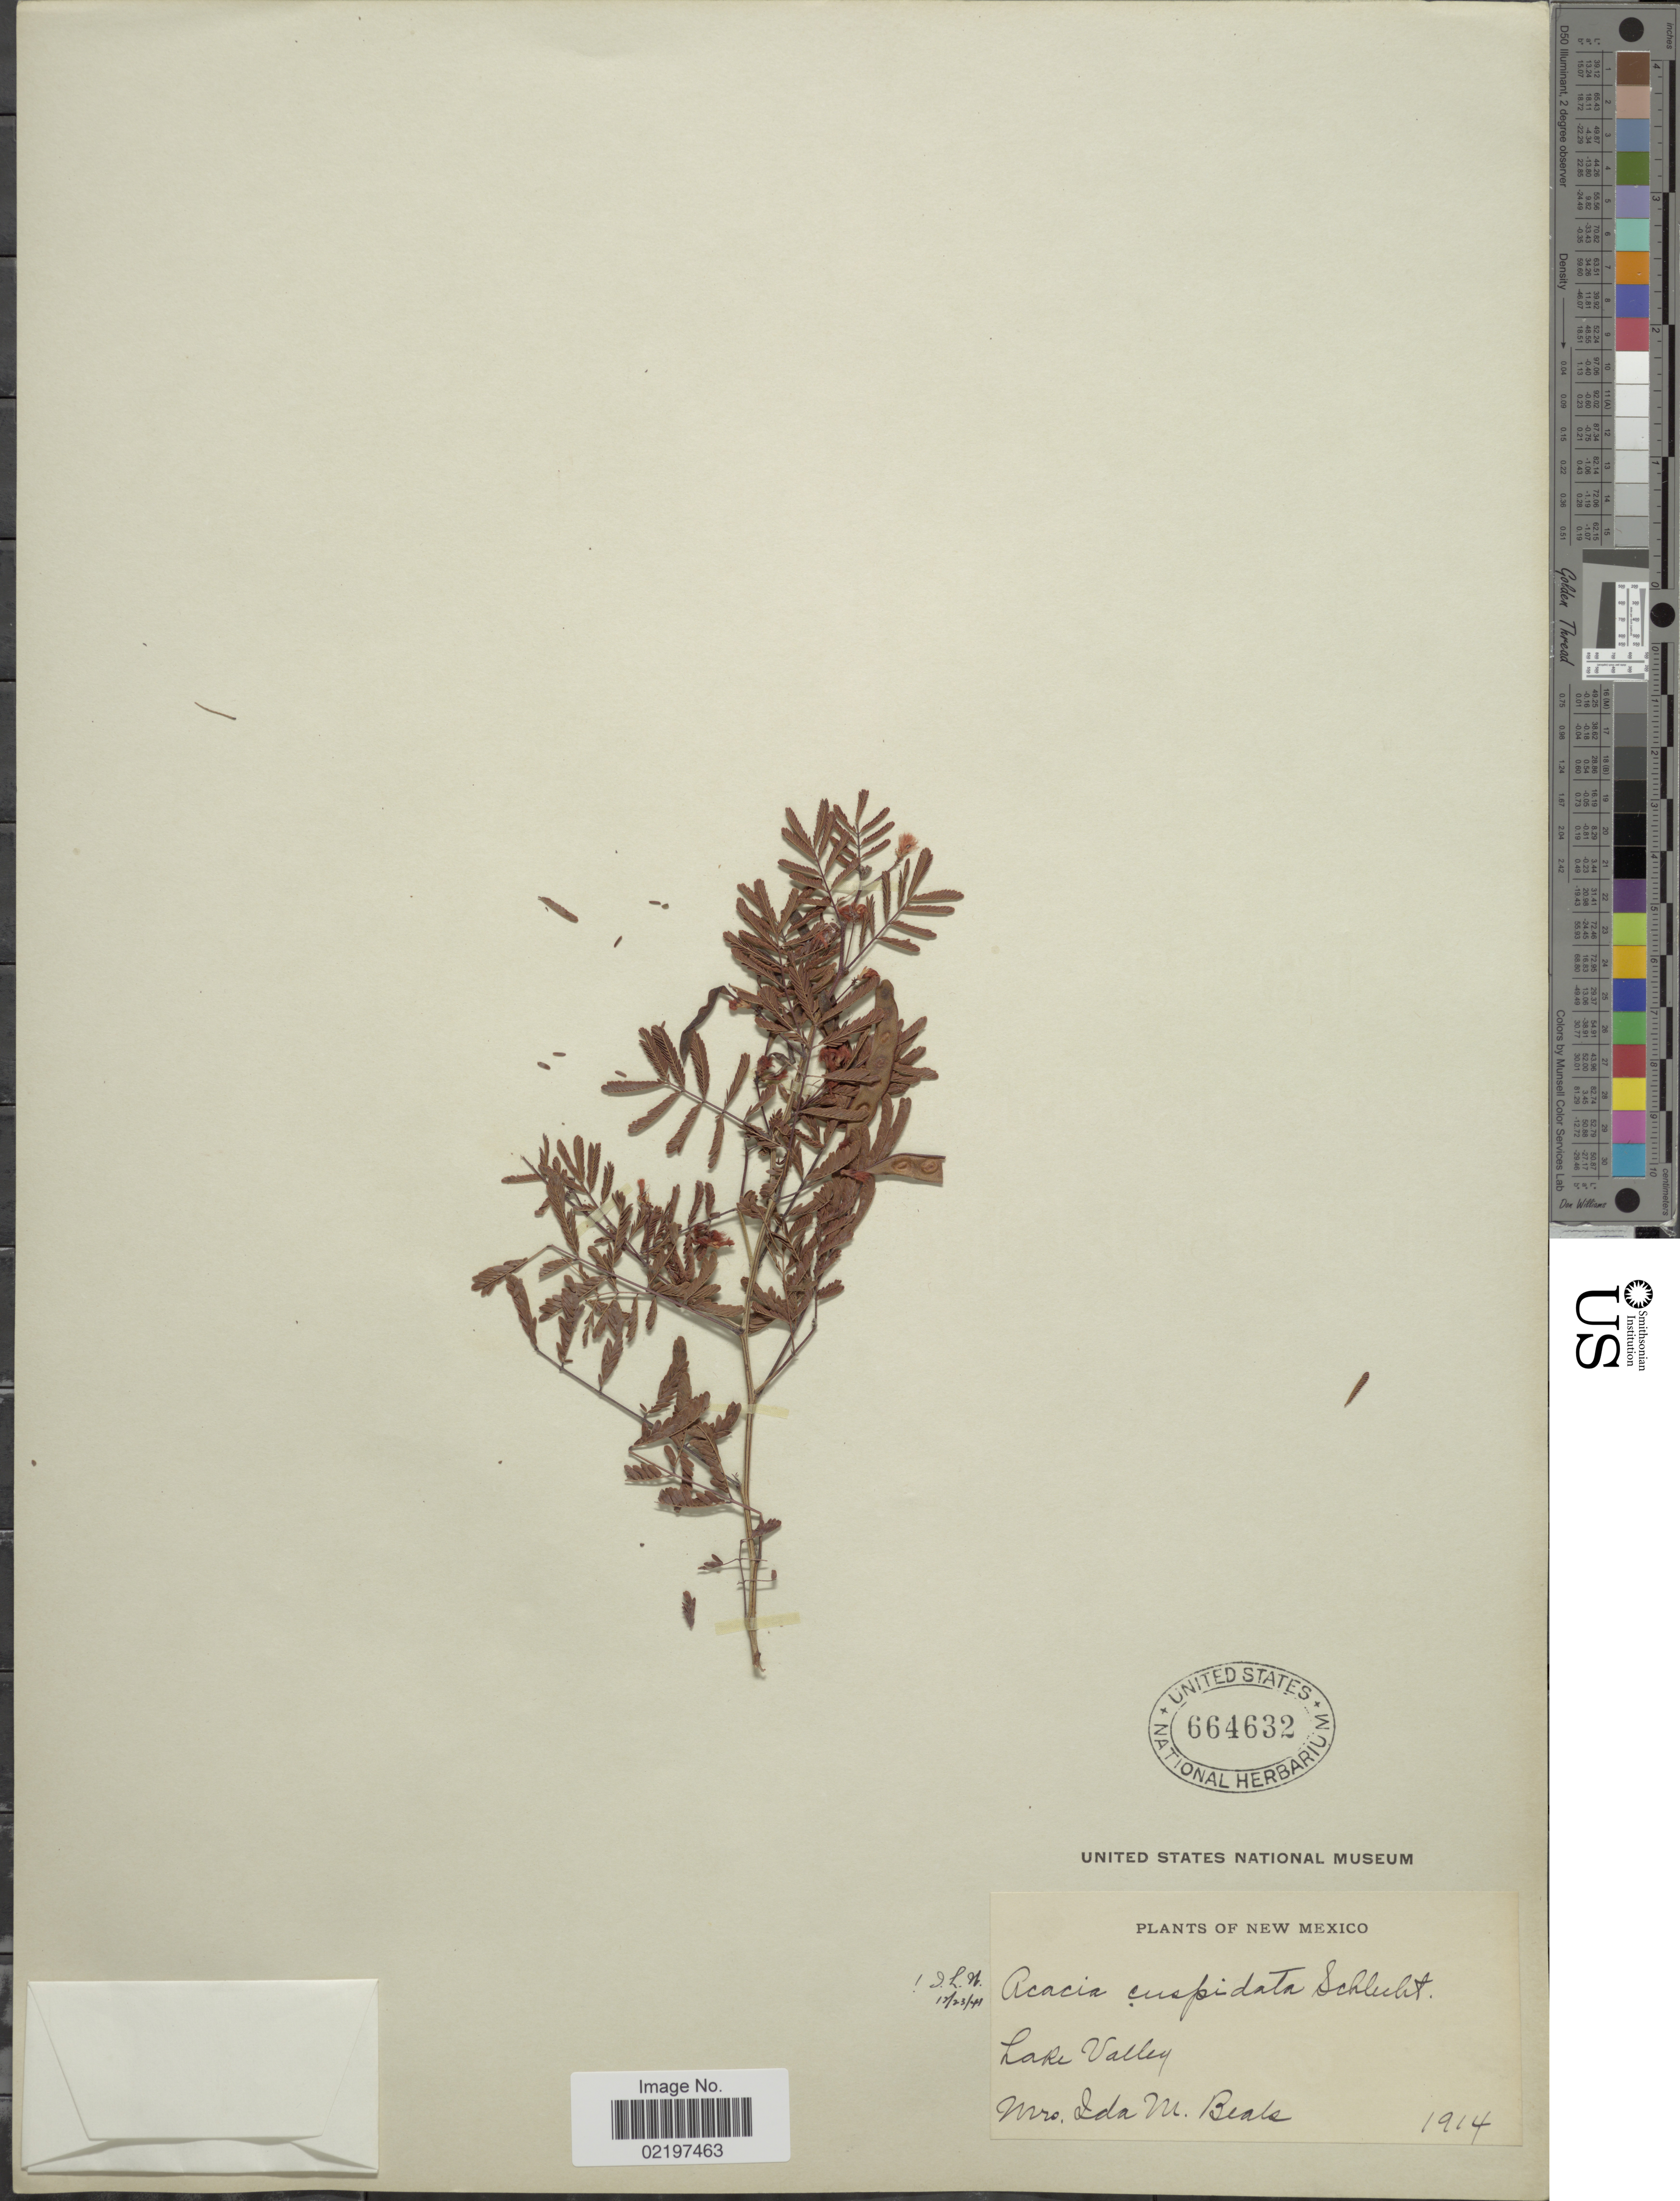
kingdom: Plantae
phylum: Tracheophyta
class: Magnoliopsida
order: Fabales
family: Fabaceae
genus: Acaciella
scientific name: Acaciella angustissima var. texensis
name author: (Nutt. ex Torr. & A. Gray) L. Rico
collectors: I. M. Beals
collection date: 1914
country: United States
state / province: New Mexico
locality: Lake Valley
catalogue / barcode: US 664632